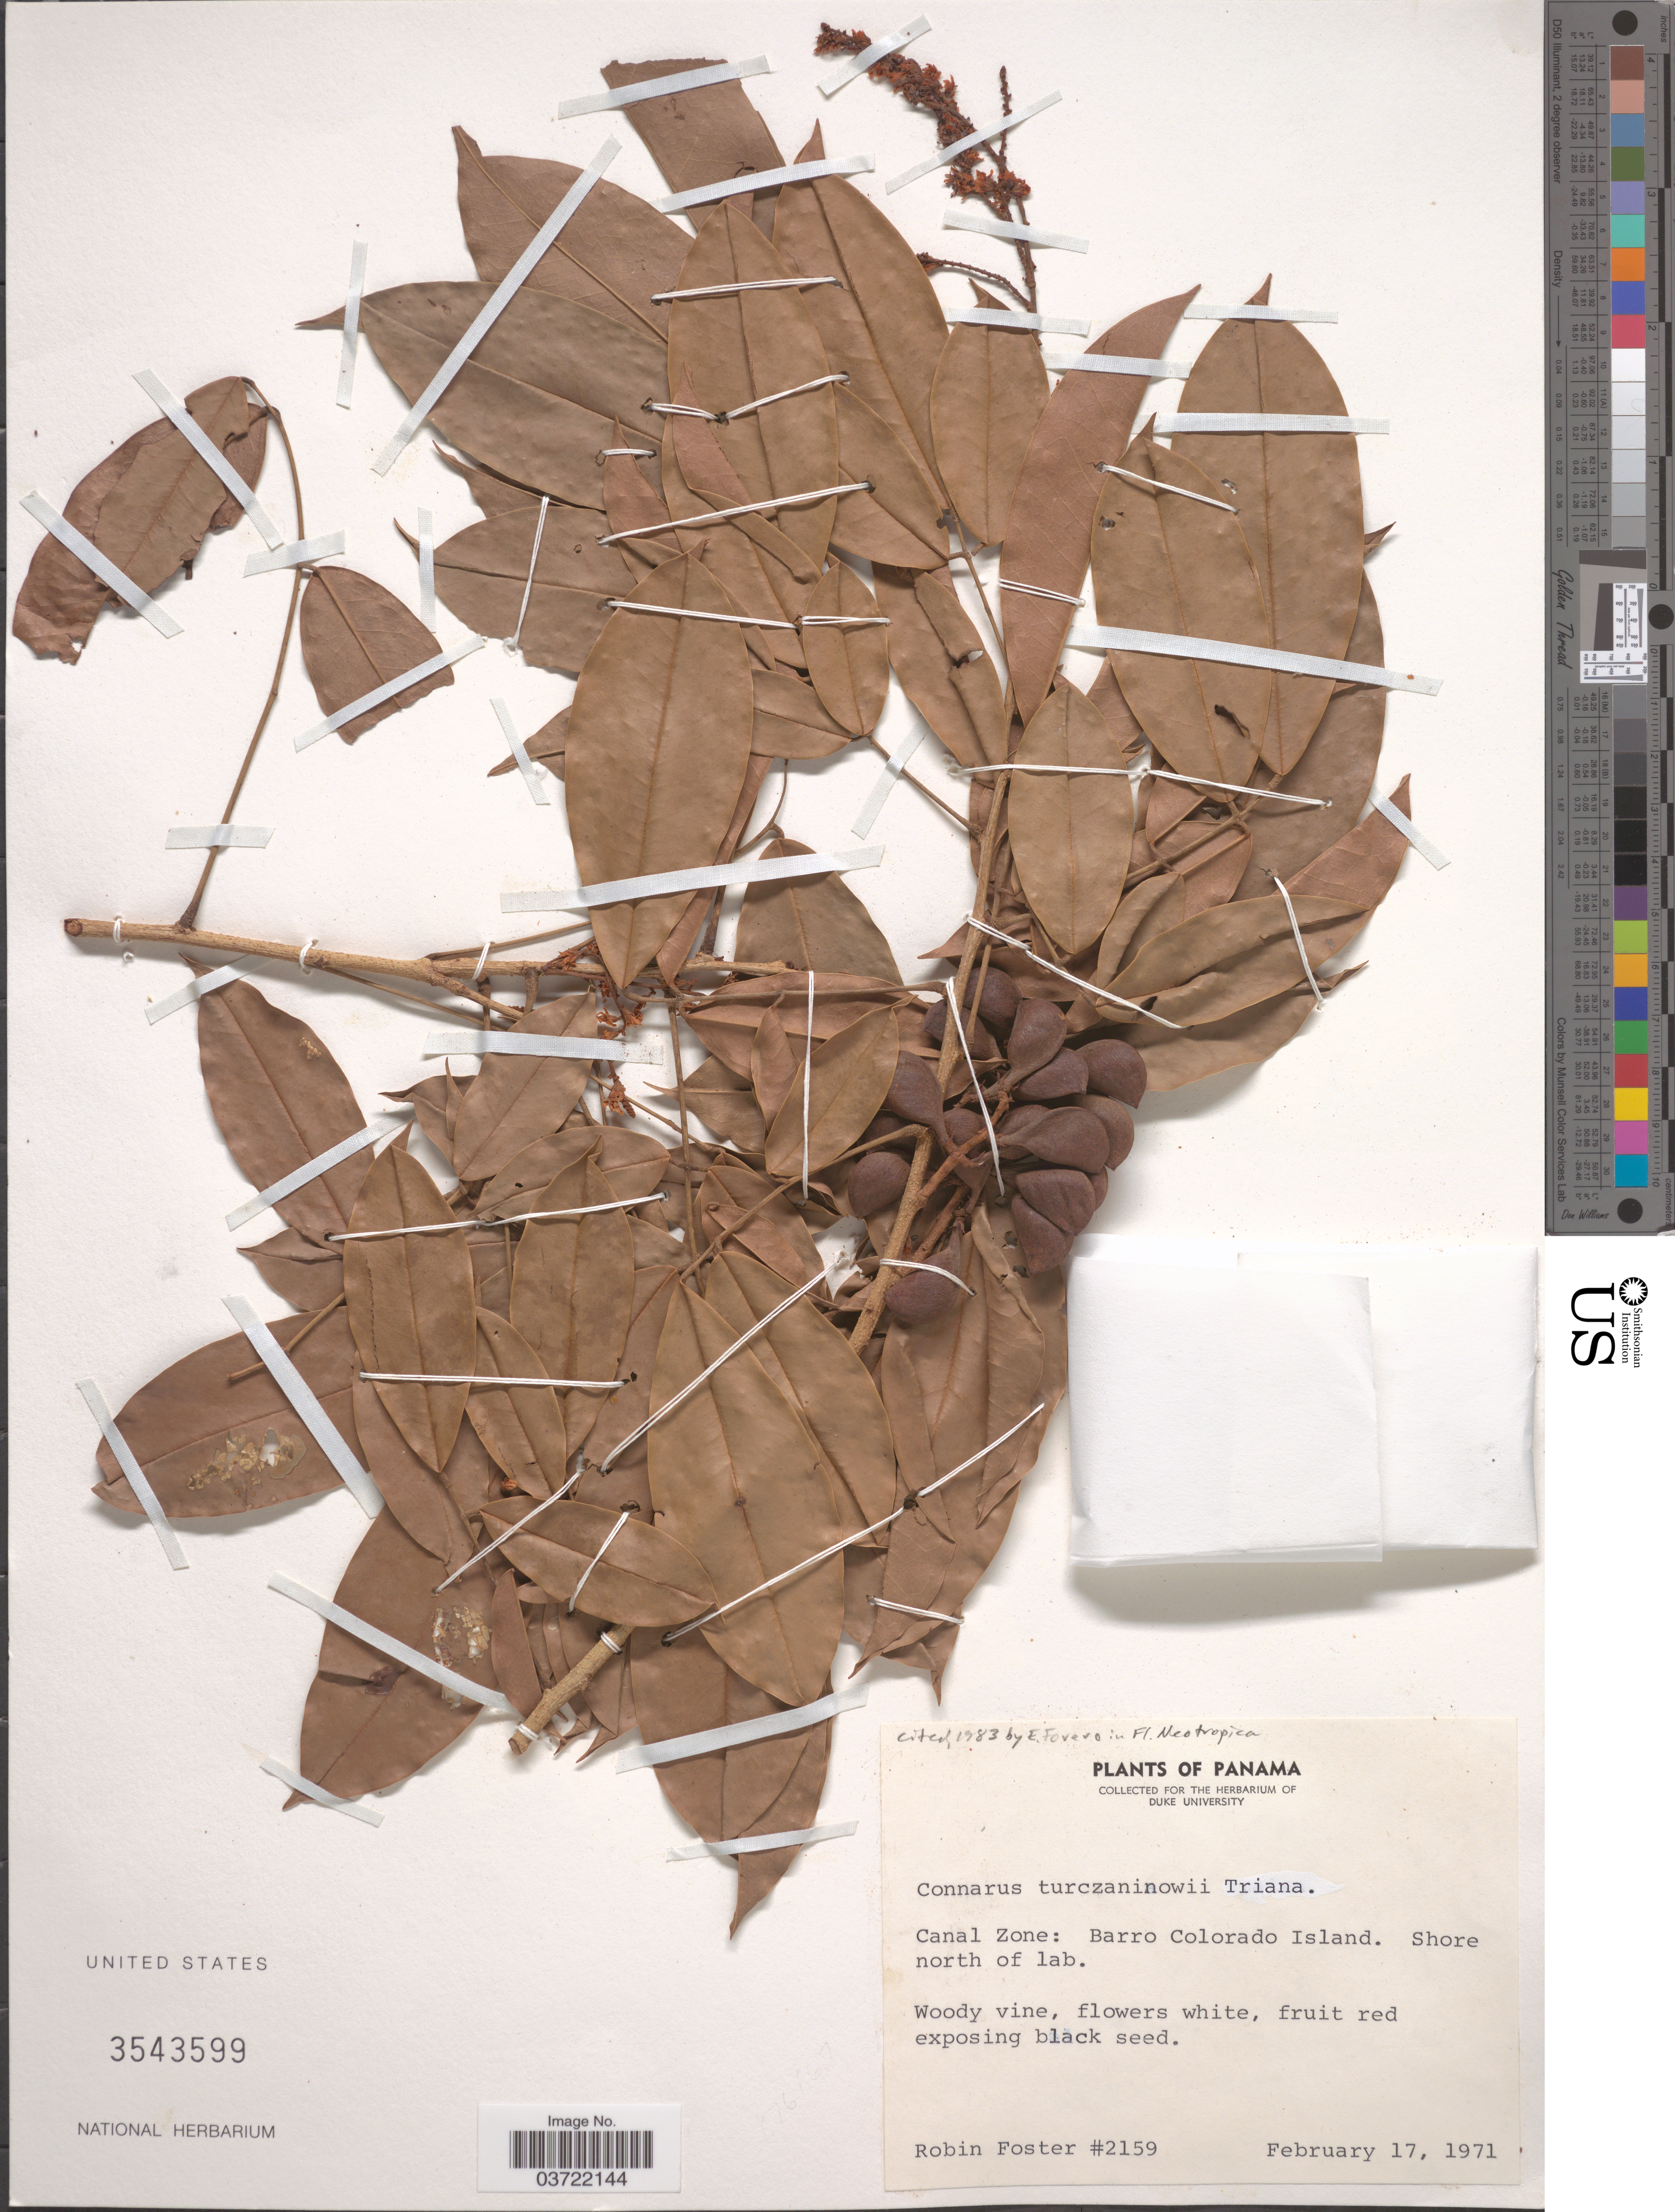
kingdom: Plantae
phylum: Tracheophyta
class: Magnoliopsida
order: Oxalidales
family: Connaraceae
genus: Connarus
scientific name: Connarus turczaninowii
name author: Triana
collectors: R. B. Foster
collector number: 2159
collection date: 1971-02-17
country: Panama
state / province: Panamá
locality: Canal Zone: Barro Colorado Island. Shore north of lab.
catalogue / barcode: US 3543599